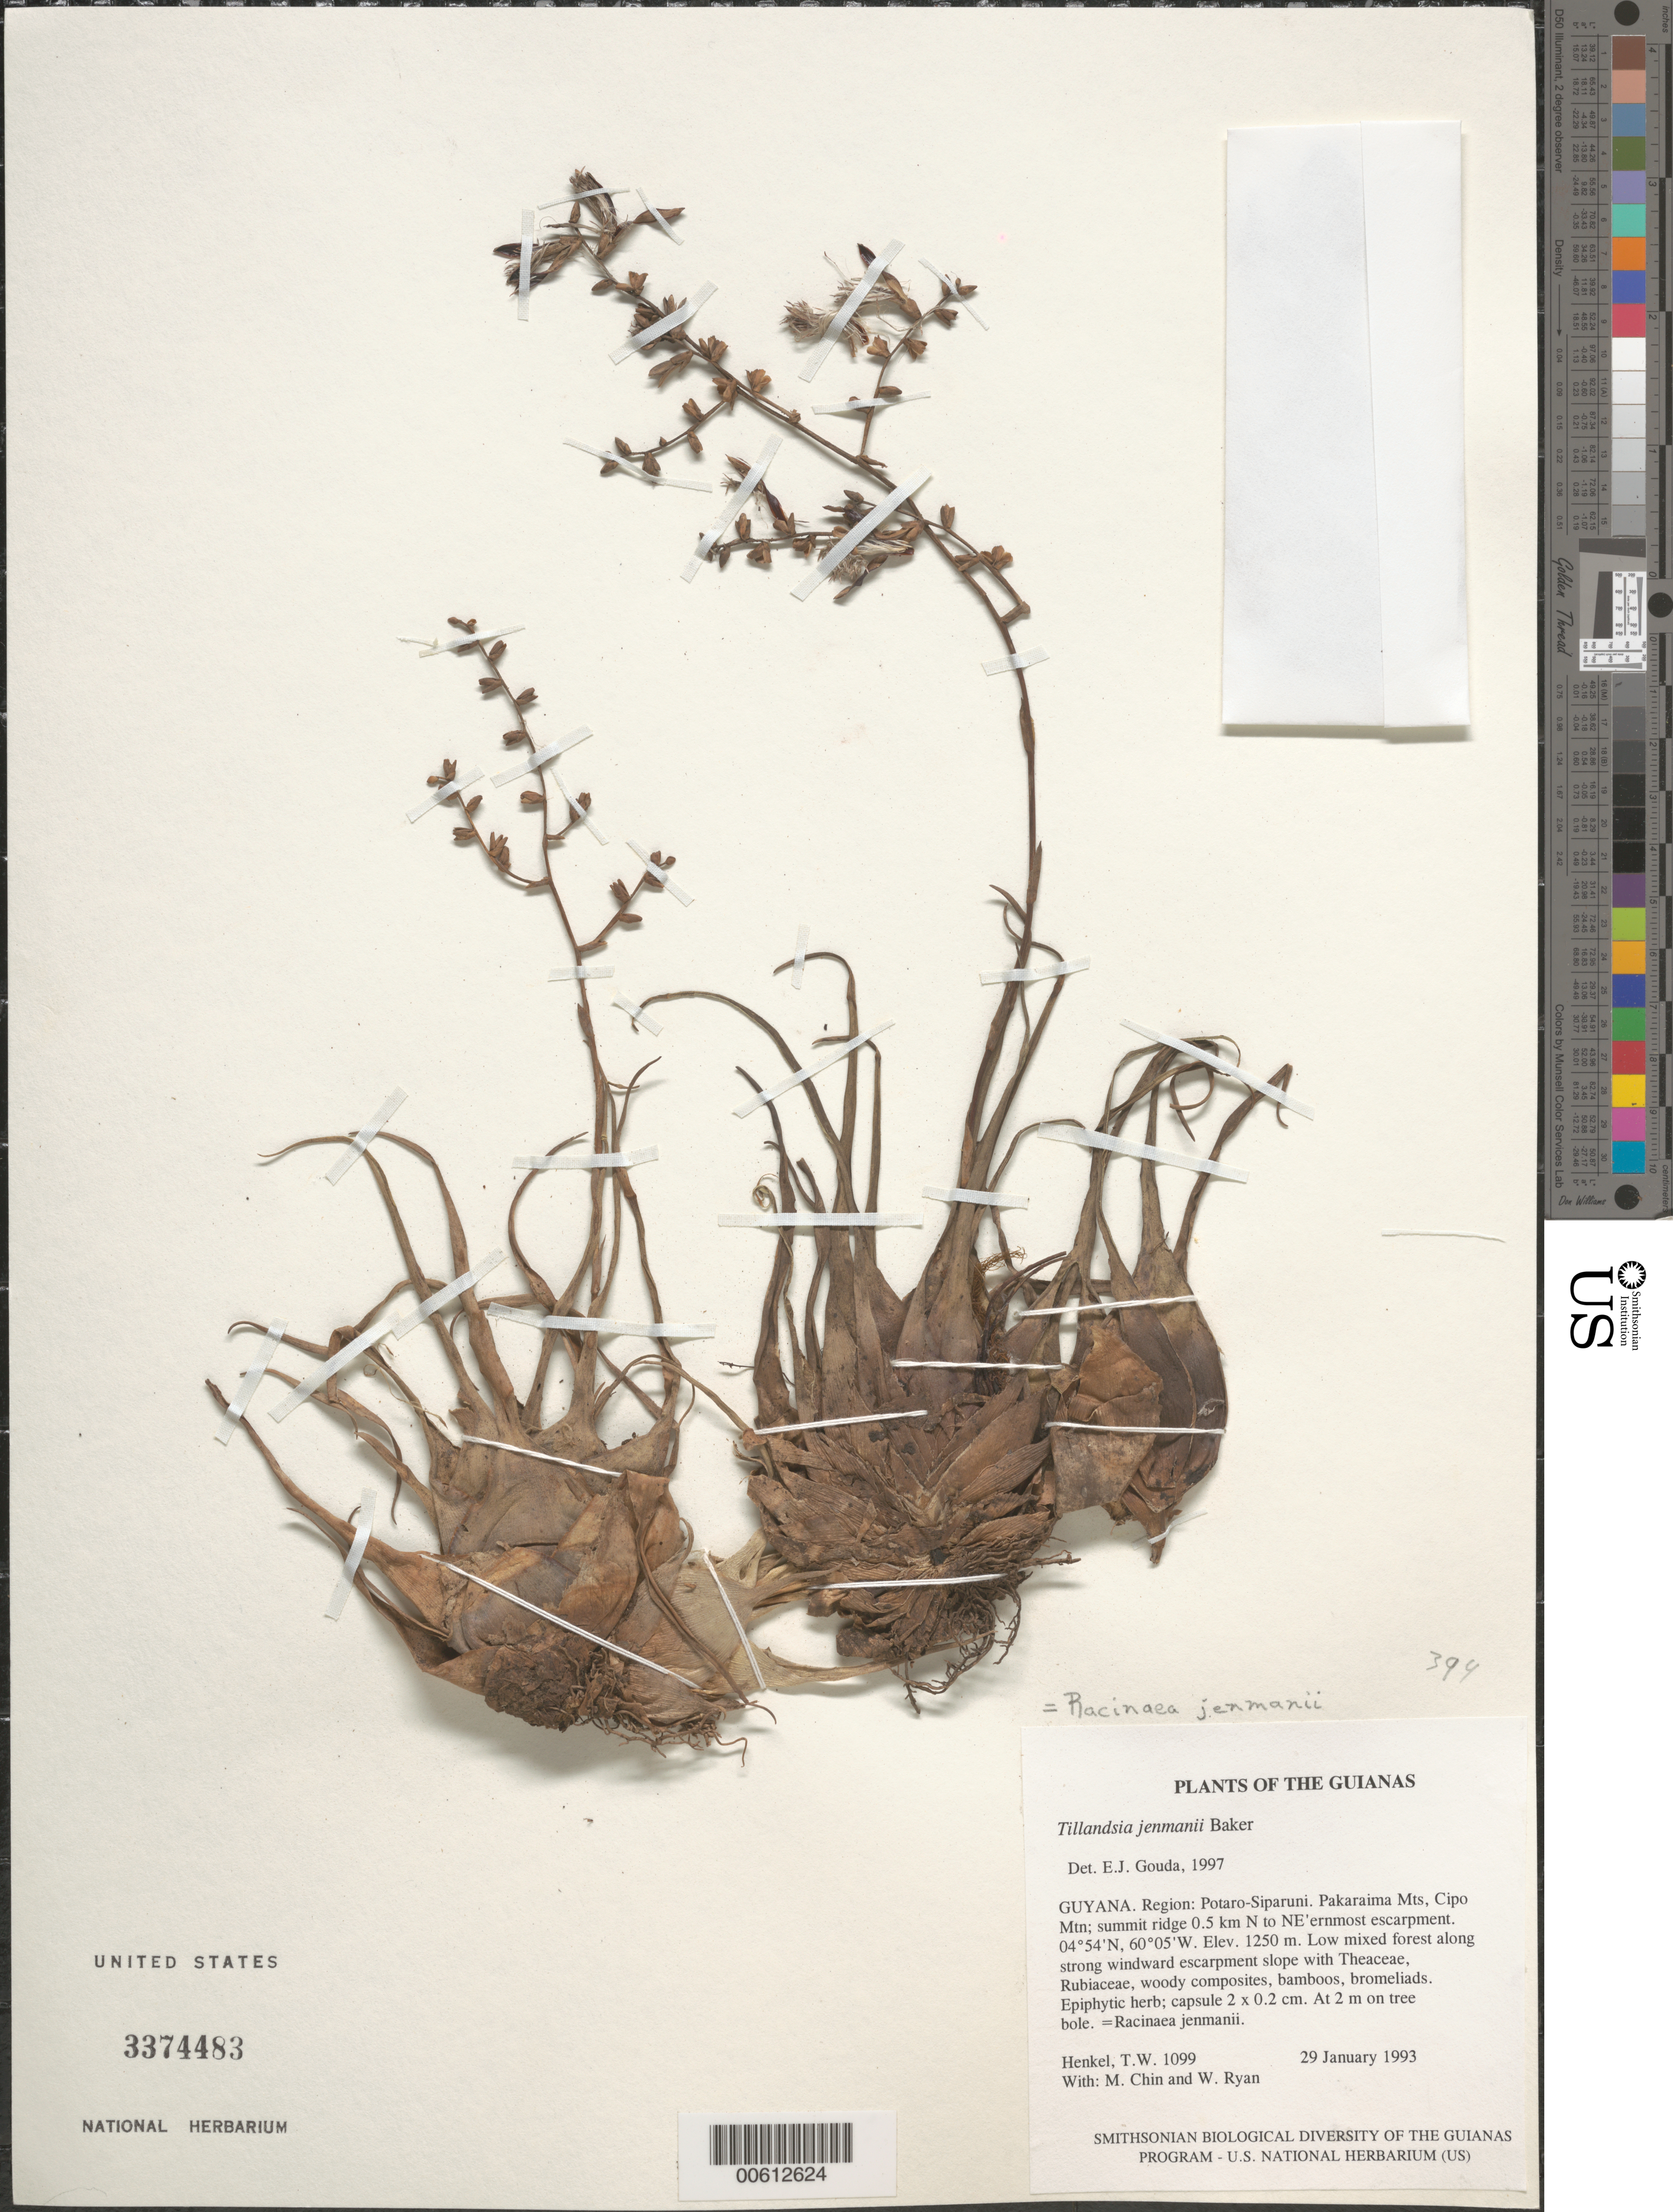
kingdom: Plantae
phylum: Tracheophyta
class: Liliopsida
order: Poales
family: Bromeliaceae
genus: Tillandsia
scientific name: Tillandsia jenmanii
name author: Baker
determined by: Gouda, E. J.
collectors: T. Henkel, M. Chin & W. Ryan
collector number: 1099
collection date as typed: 29 January 1993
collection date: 1993-01-29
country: Guyana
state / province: Potaro-Siparuni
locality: Pakaraima Mts, Cipo Mtn; summit ridge 0.5 km N to NE'ernmost escarpment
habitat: Low mixed forest along strong windward escarpment slope with Theaceae, Rubiaceae, woody composites, bamboos, bromeliads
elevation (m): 1250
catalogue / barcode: US 3374483